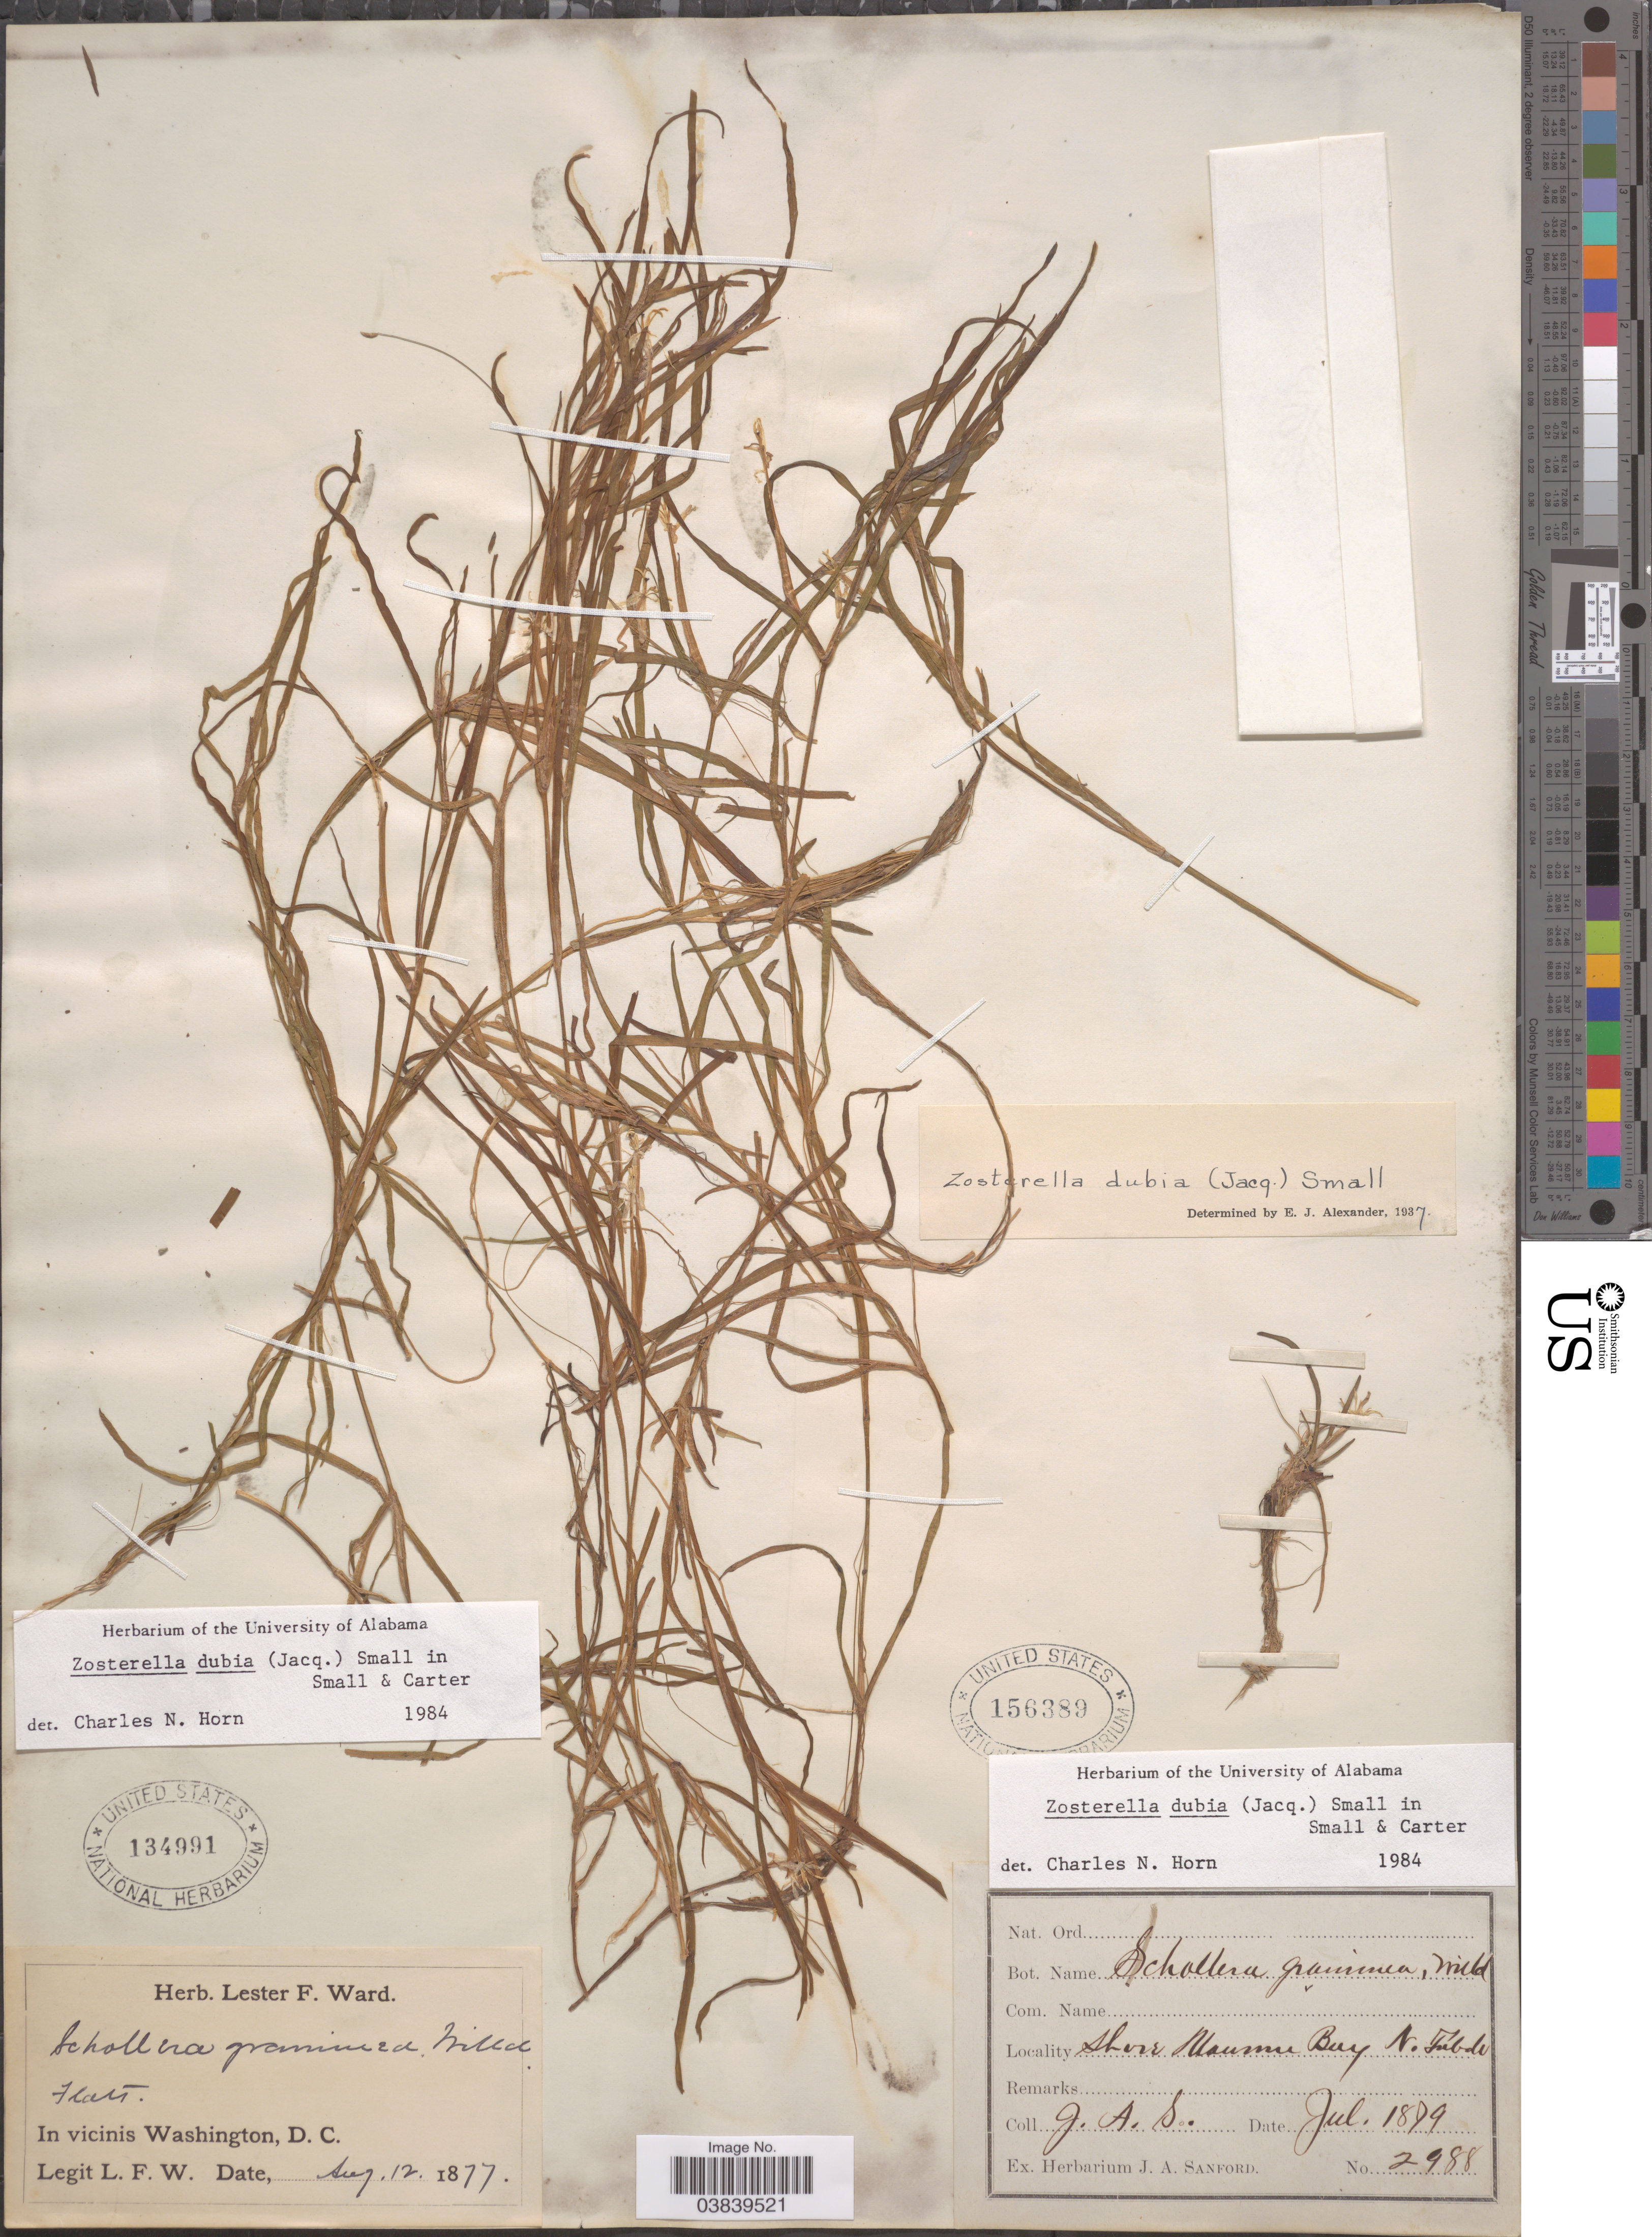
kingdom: Plantae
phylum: Tracheophyta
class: Liliopsida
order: Commelinales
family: Pontederiaceae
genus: Heteranthera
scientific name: Heteranthera dubia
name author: (Jacq.) MacMill.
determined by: Strong, Mark T., (BOT), Smithsonian Institution - National Museum of Natural History (UNITED STATES)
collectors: L. F. Ward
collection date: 1877-08-12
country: United States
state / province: District of Columbia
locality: In vicinis Washington.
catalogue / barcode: US 134991